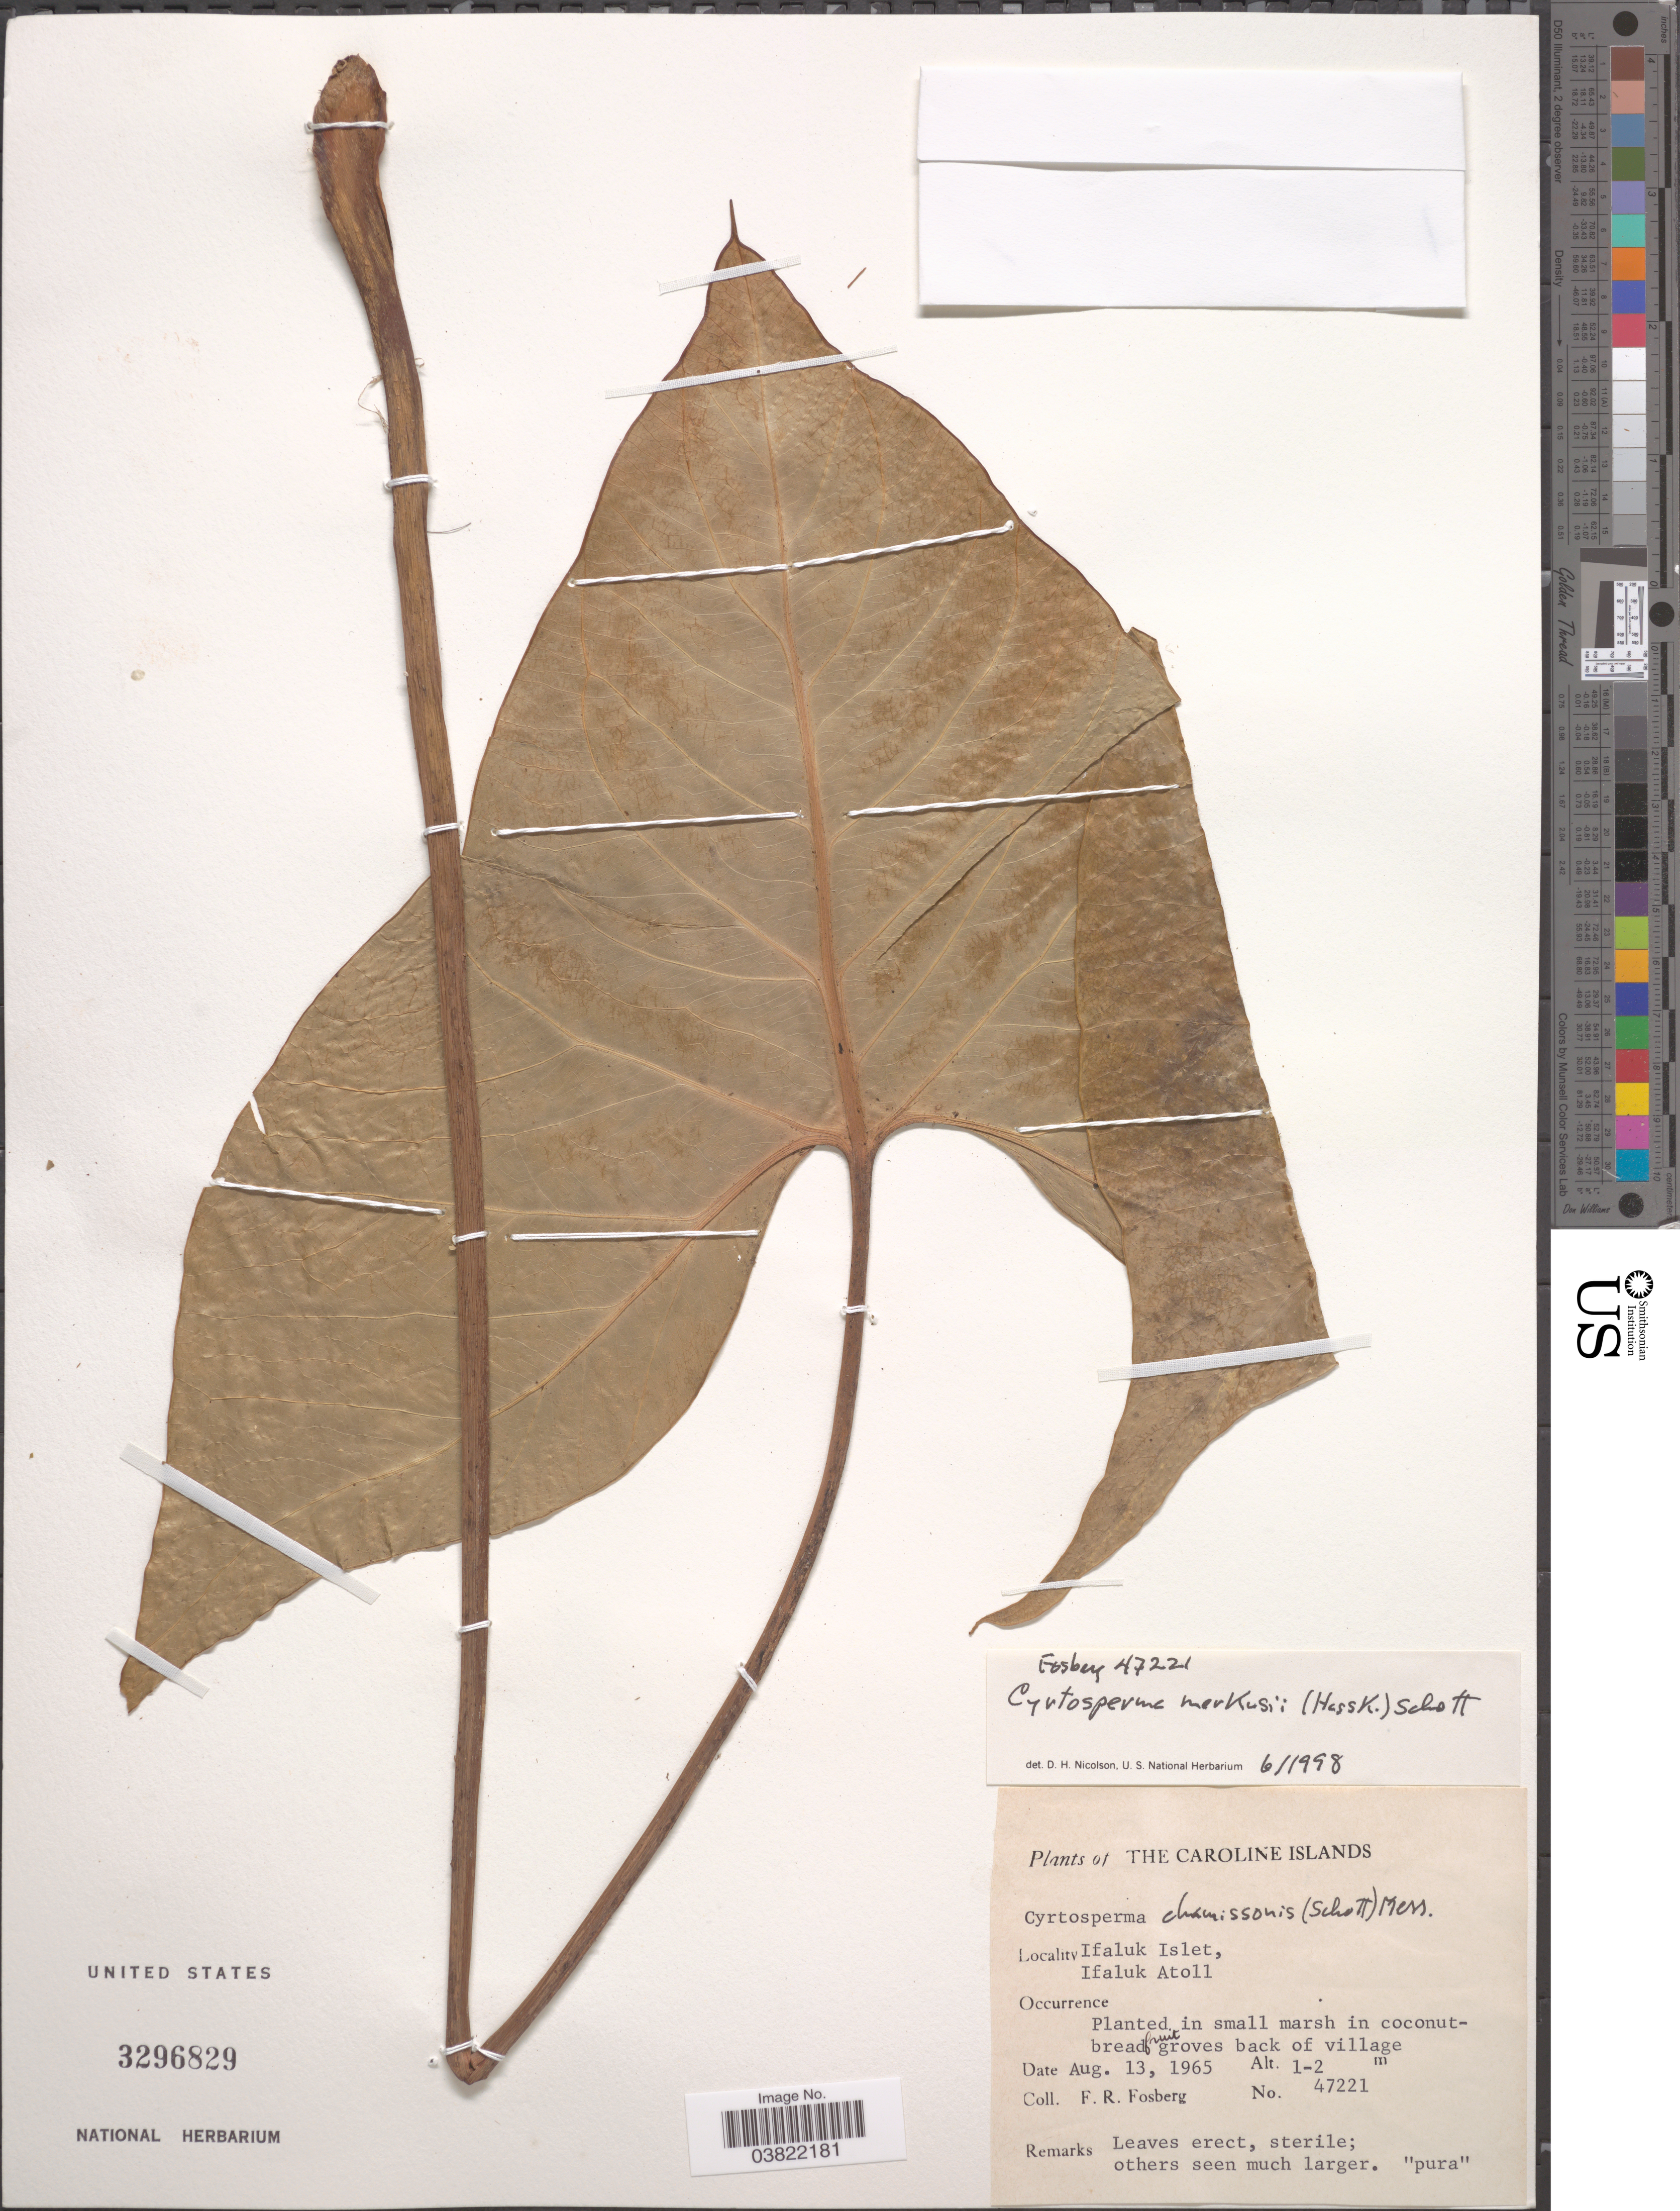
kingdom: Plantae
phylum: Tracheophyta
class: Liliopsida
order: Alismatales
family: Araceae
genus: Cyrtosperma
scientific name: Cyrtosperma merkusii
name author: (Hassk.) Schott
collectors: F. R. Fosberg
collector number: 47221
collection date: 1965-08-13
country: Micronesia, Federated States of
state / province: Yap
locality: The Caroline Islands. Ifaluk Islet, Ifaluk Atoll.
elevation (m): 1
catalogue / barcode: US 3296829